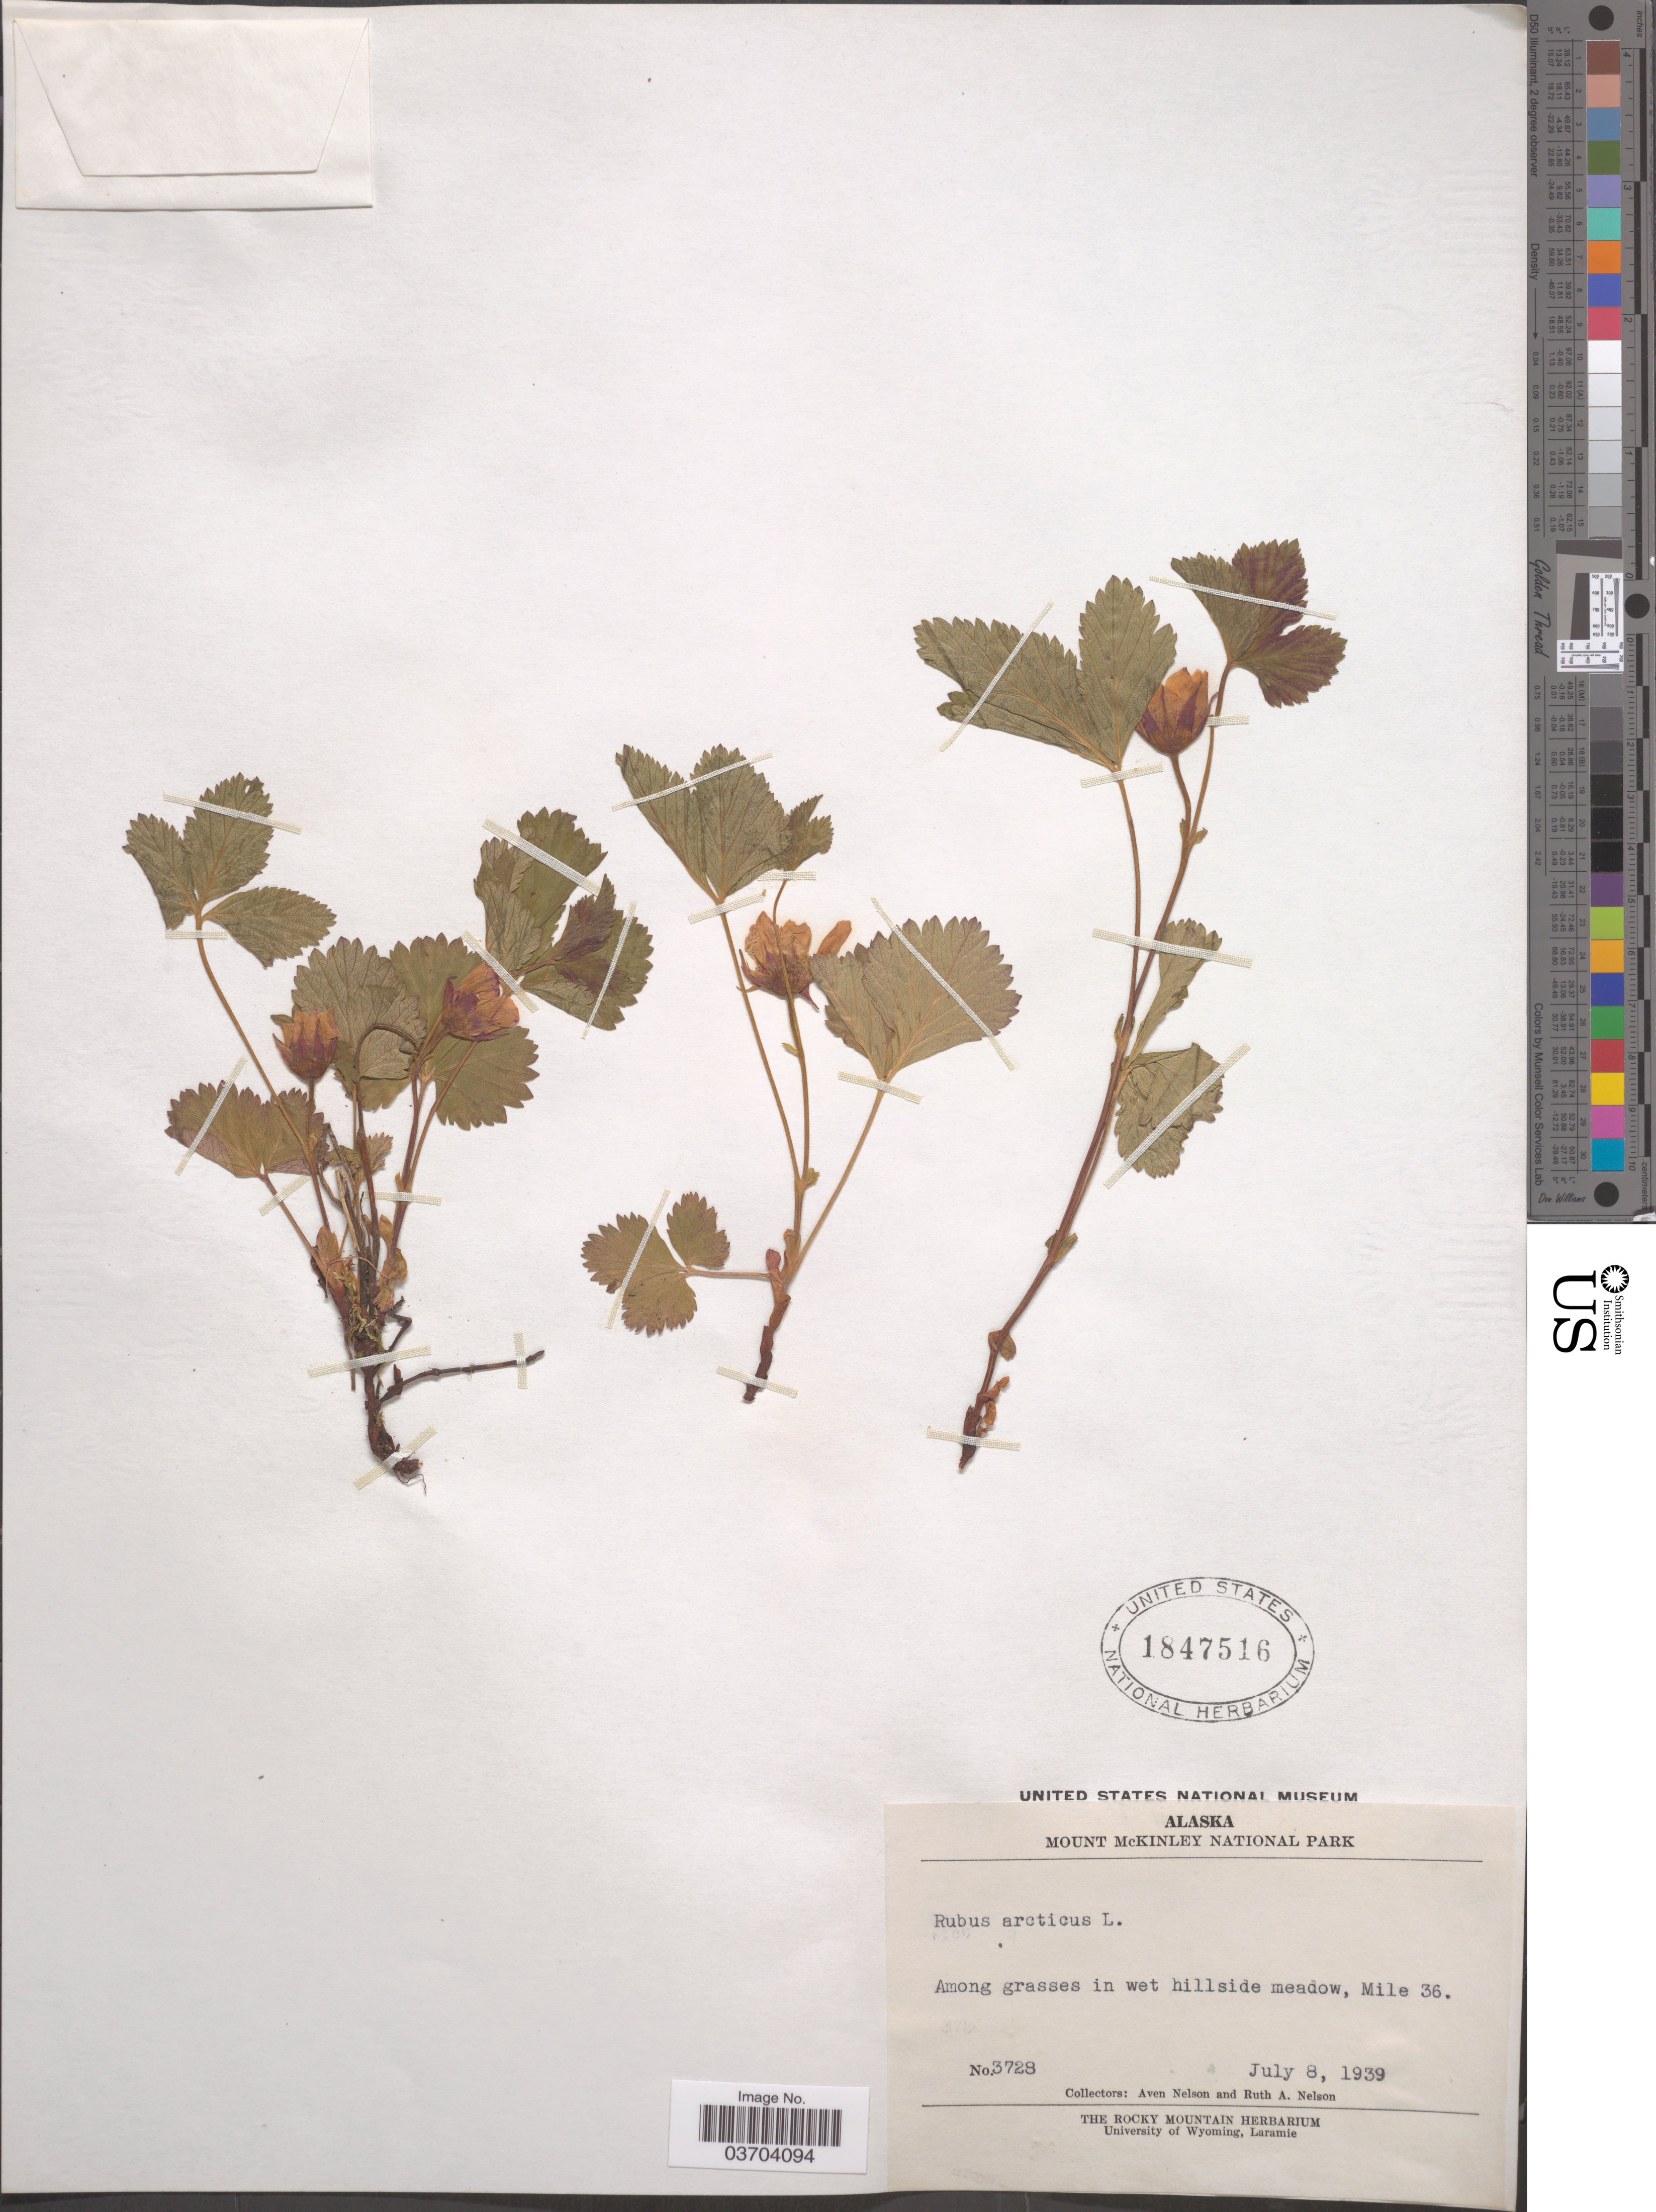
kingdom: Plantae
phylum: Tracheophyta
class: Magnoliopsida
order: Rosales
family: Rosaceae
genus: Rubus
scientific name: Rubus arcticus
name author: L.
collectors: A. Nelson & R. A. Nelson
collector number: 3728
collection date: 1939-07-08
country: United States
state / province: Alaska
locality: Mount McKinley National Park. Mile 36.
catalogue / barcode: US 1847516